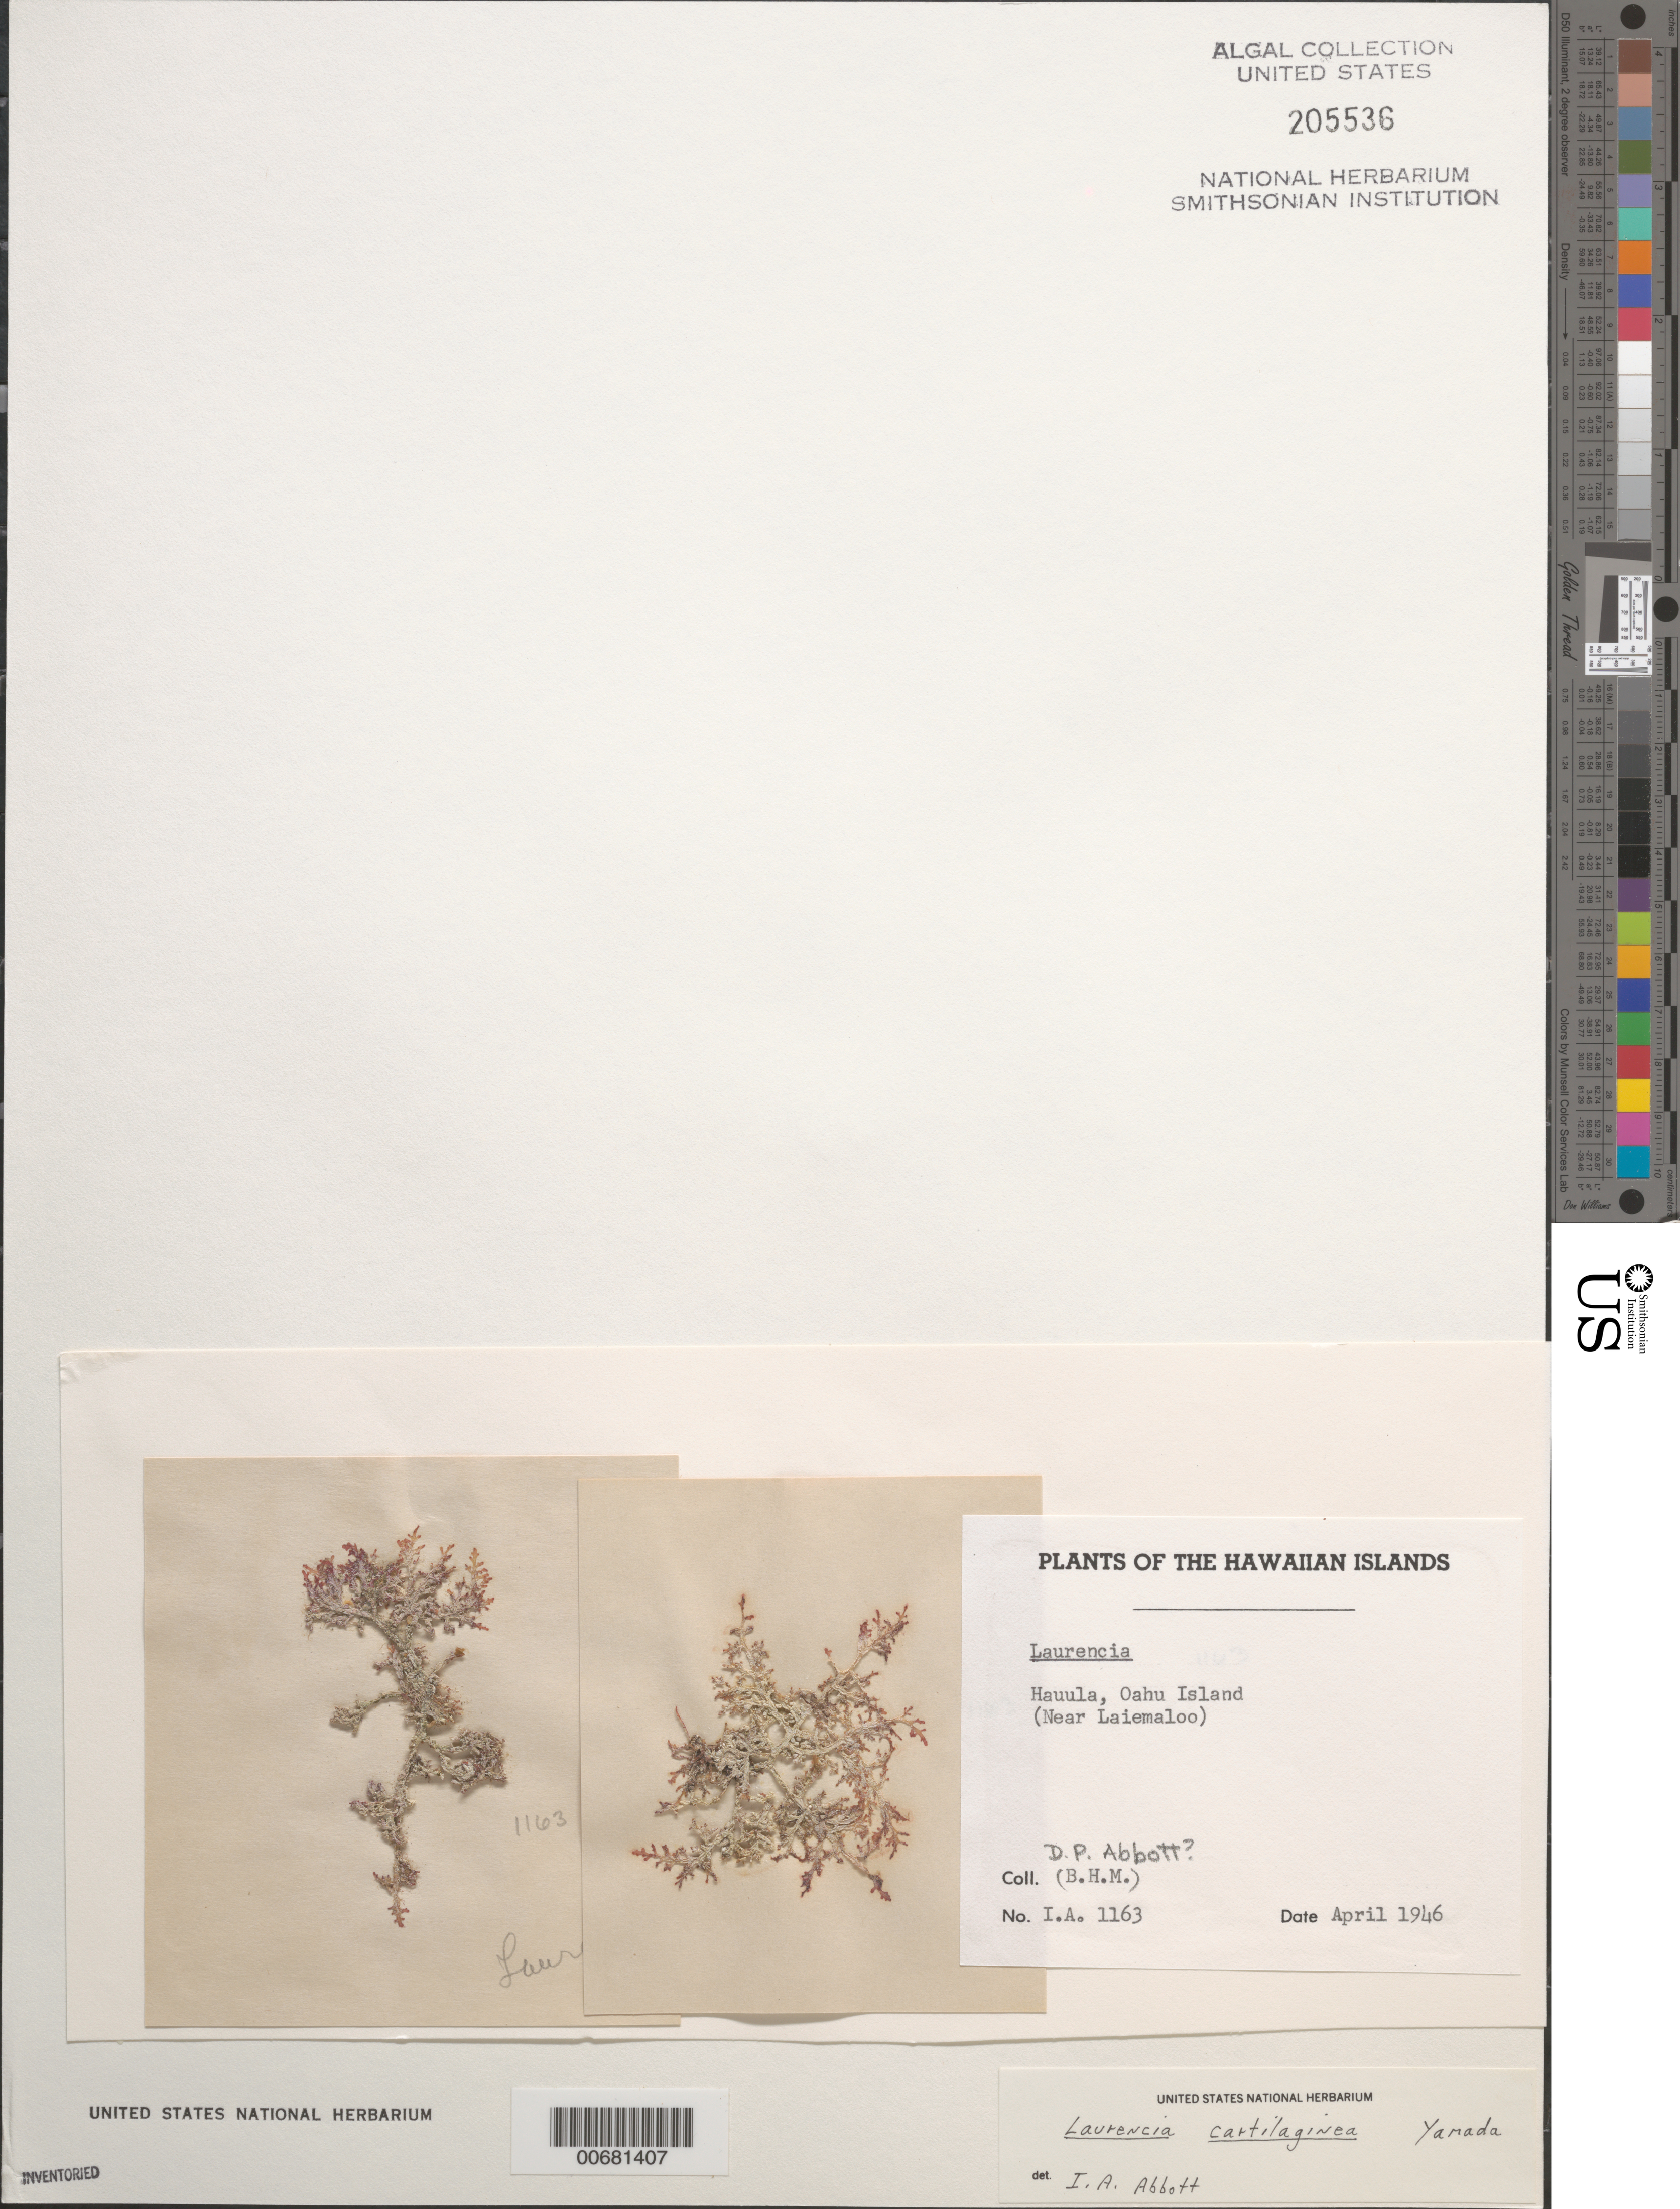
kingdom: Plantae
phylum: Rhodophyta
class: Florideophyceae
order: Ceramiales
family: Rhodomelaceae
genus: Chondrophycus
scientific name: Chondrophycus cartilaginea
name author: (C. Agardh) Garbary & J.T. Harper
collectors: D. P. Abbott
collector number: IAA 1163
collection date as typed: Apr 1946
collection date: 1946-04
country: United States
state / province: Hawaii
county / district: Honolulu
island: Oahu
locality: Hauula, near Laiemaloo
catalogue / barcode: US 205536